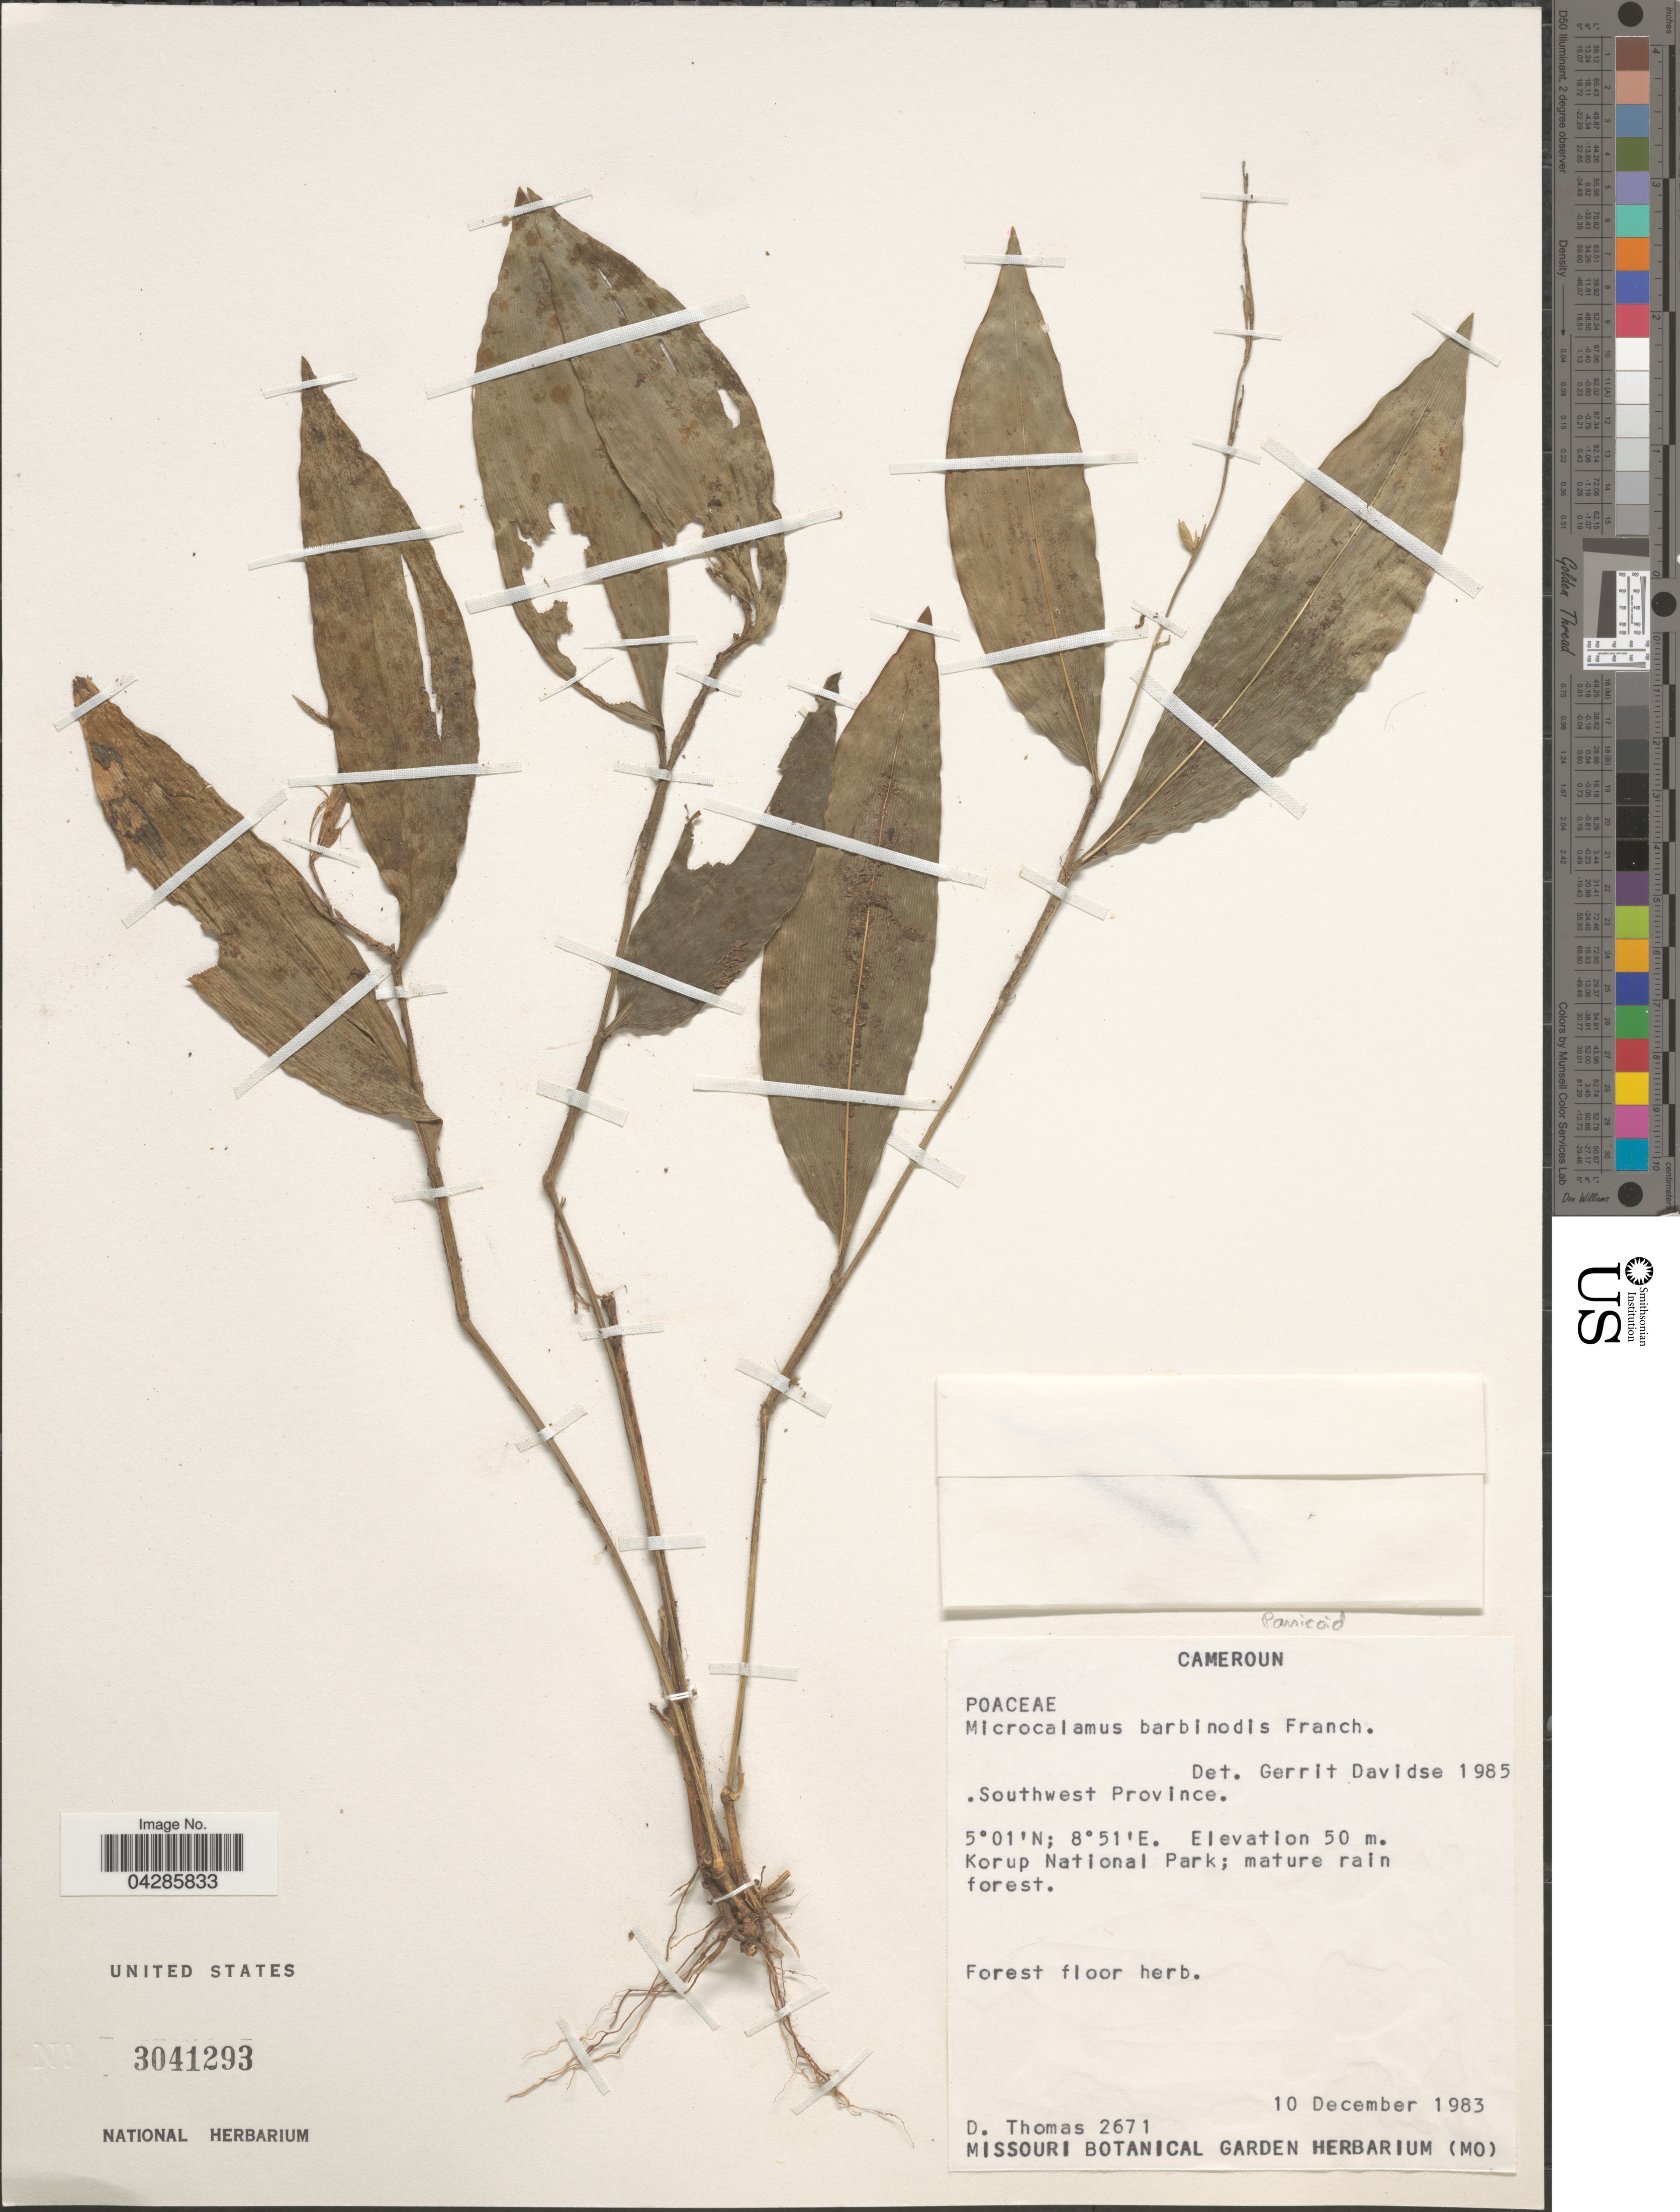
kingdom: Plantae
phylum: Tracheophyta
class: Liliopsida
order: Poales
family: Poaceae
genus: Microcalamus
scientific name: Microcalamus barbinodis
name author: Franch.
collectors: D. Thomas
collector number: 2671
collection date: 1983-12-10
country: Cameroon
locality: Southwest Province. Korup National Park; mature rain forest.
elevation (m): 50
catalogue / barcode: US 3041293